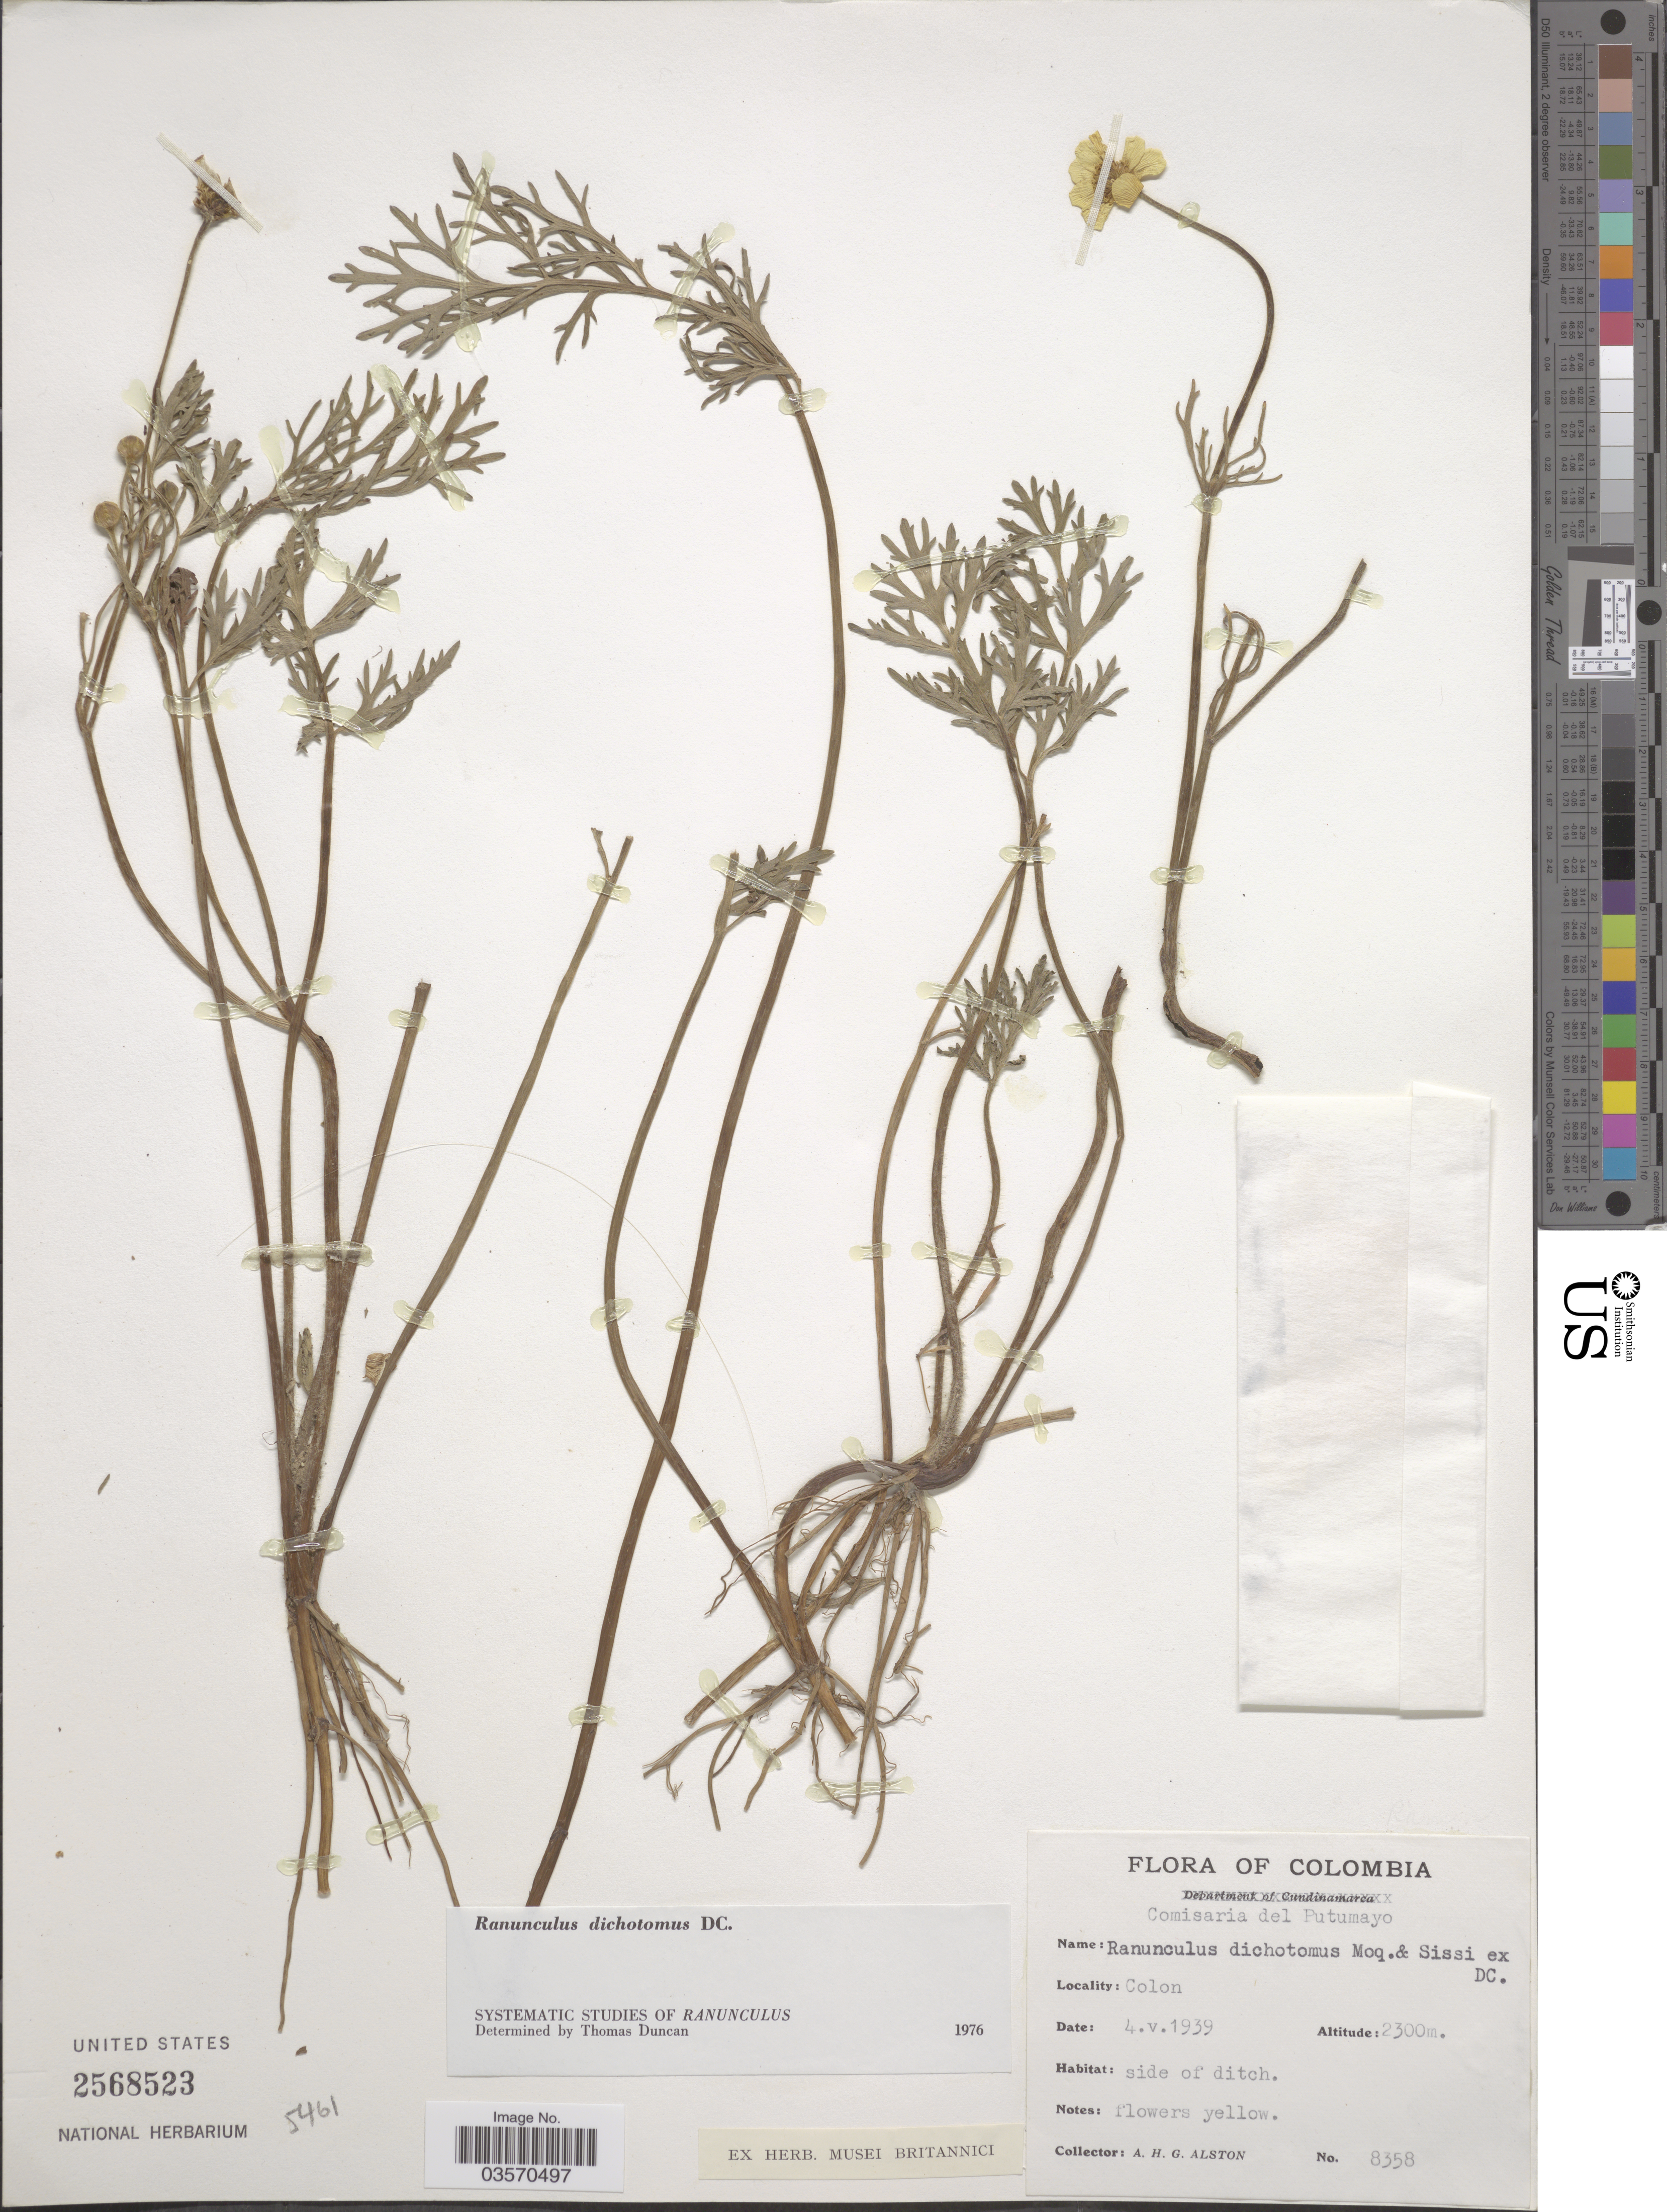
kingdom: Plantae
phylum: Tracheophyta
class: Magnoliopsida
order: Ranunculales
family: Ranunculaceae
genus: Ranunculus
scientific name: Ranunculus dichotomus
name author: Moc. & Sessé ex DC.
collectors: A. H. Alston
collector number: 8358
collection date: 1939-05-04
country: Colombia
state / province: Putumayo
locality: Comisaria del Putumayo. Colon.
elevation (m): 2300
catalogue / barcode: US 2568523